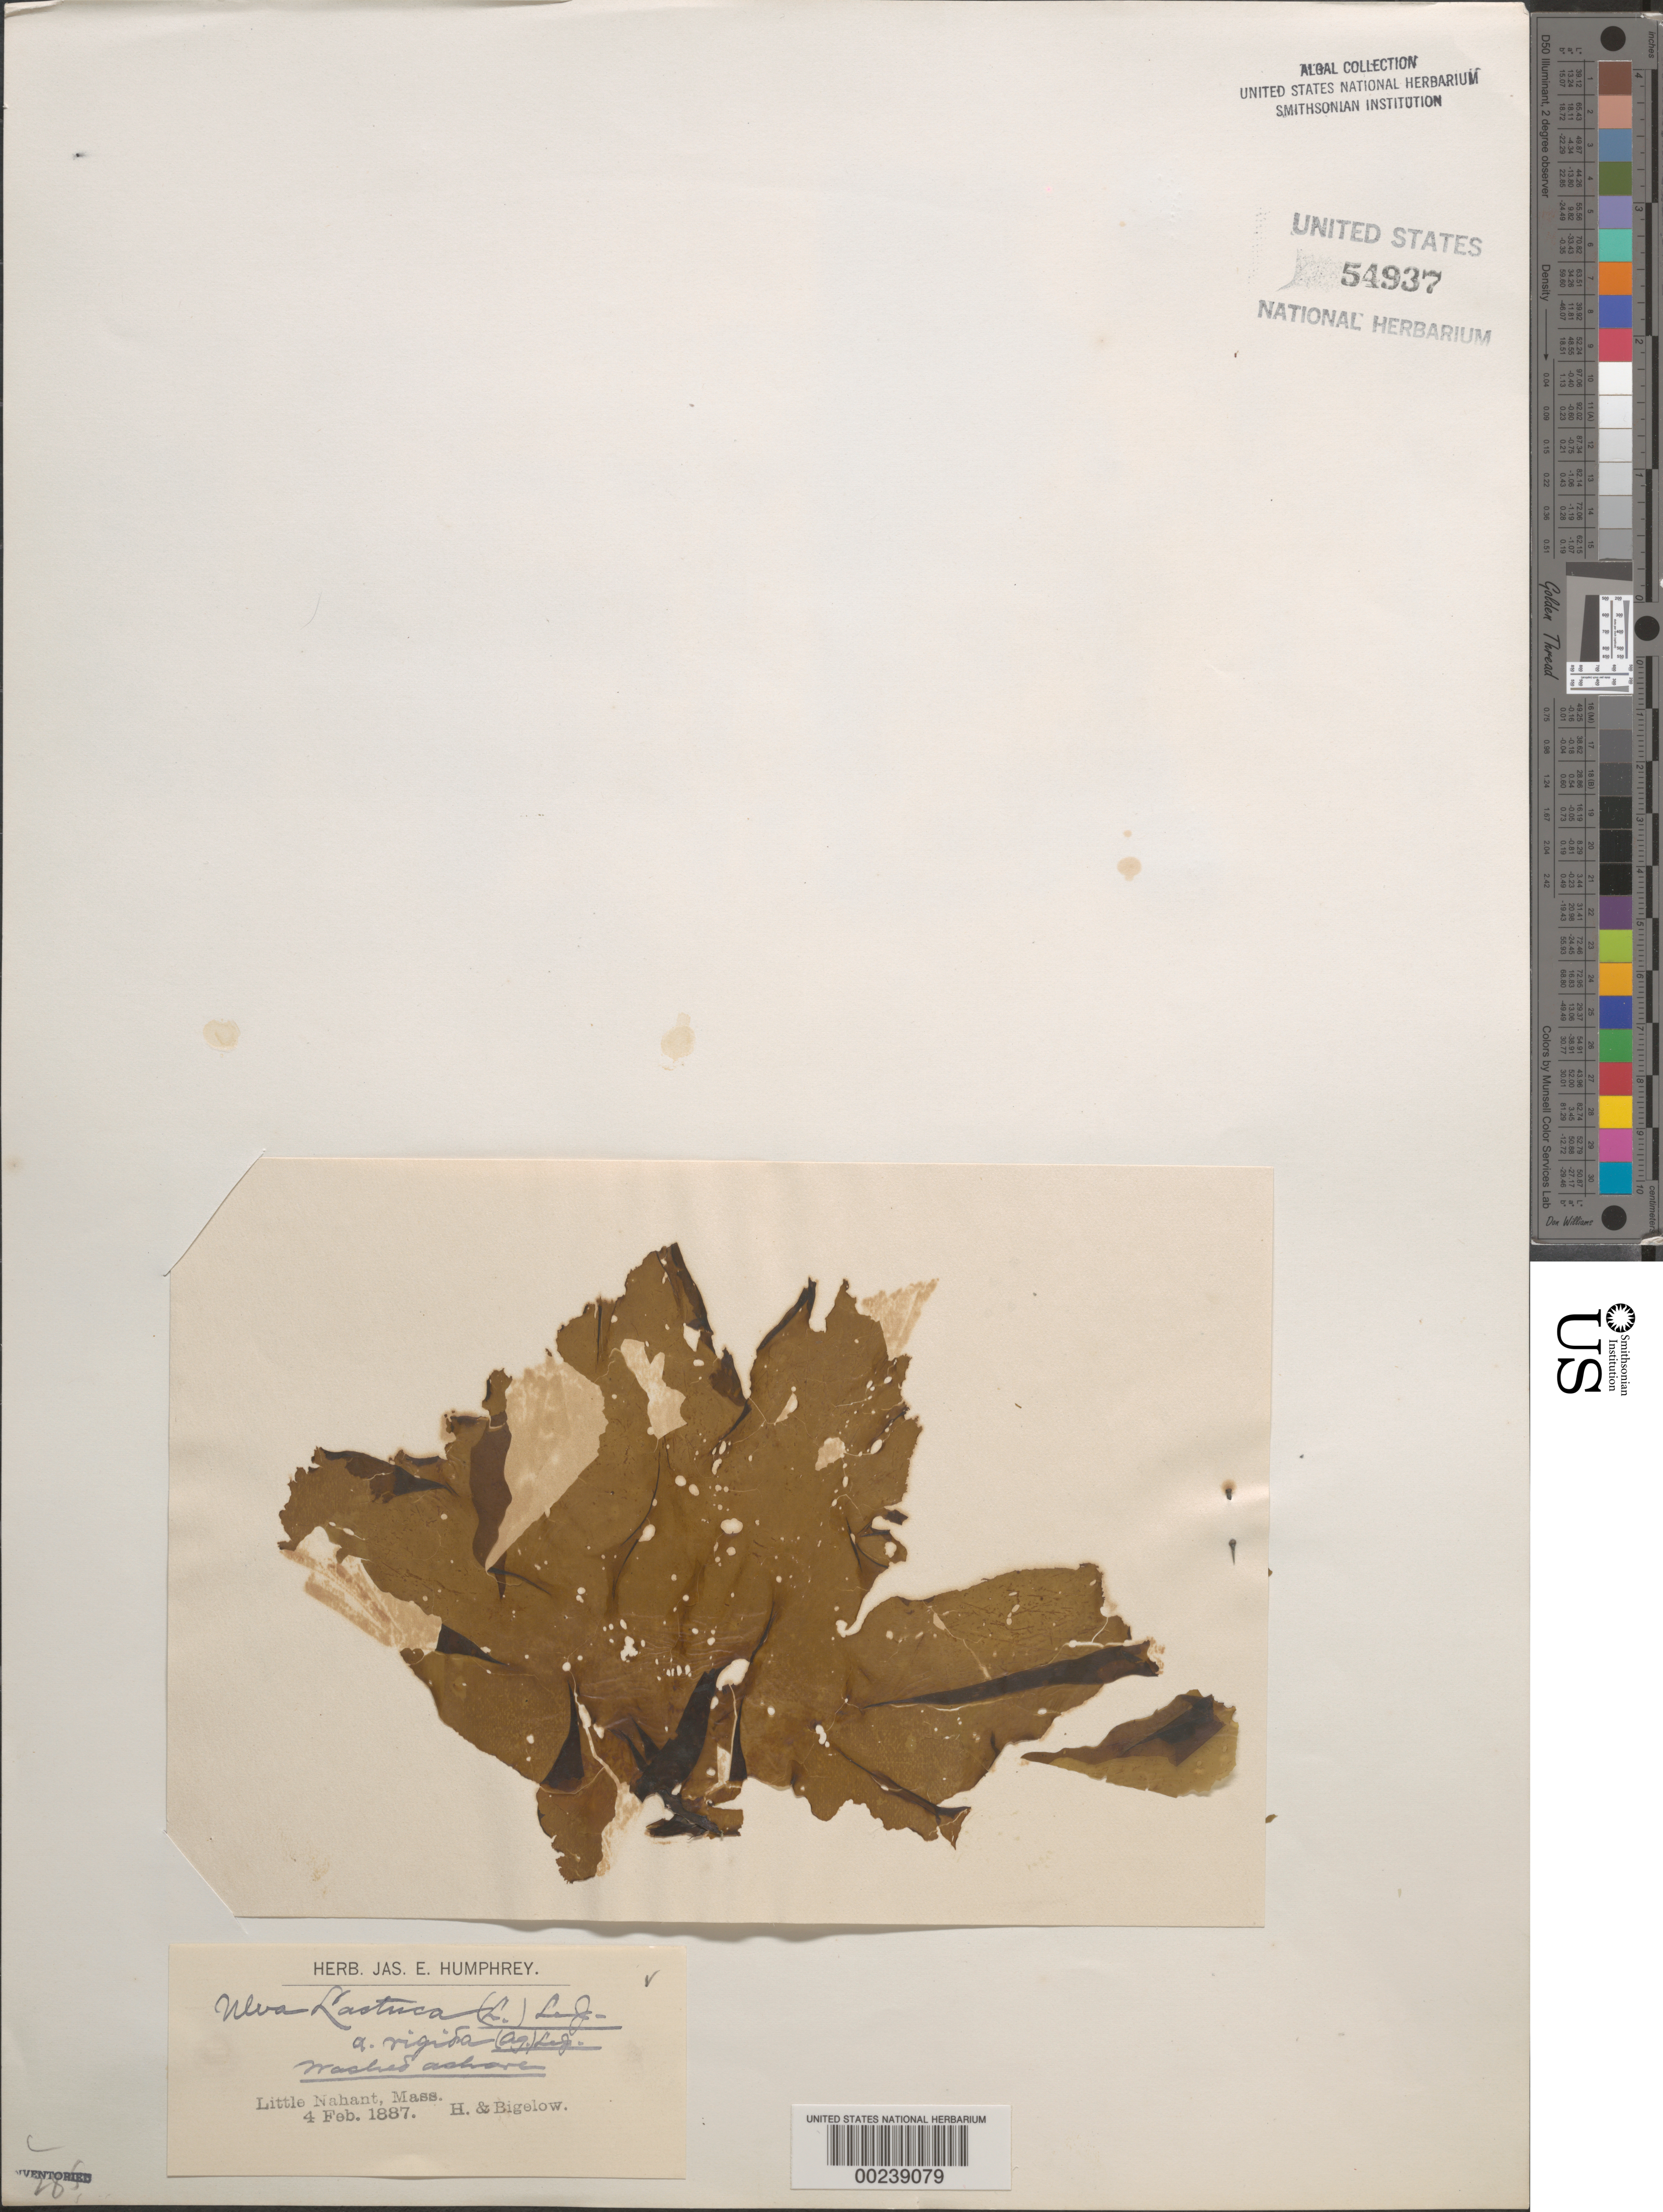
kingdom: Plantae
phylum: Chlorophyta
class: Ulvophyceae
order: Ulvales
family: Ulvaceae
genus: Ulva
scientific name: Ulva lactuca var. rigida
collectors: J. Humphrey & R. Bigelow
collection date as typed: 04 Feb 1887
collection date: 1887-02-04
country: United States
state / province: Massachusetts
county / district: Essex County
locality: Little Nahant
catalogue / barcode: US 54937